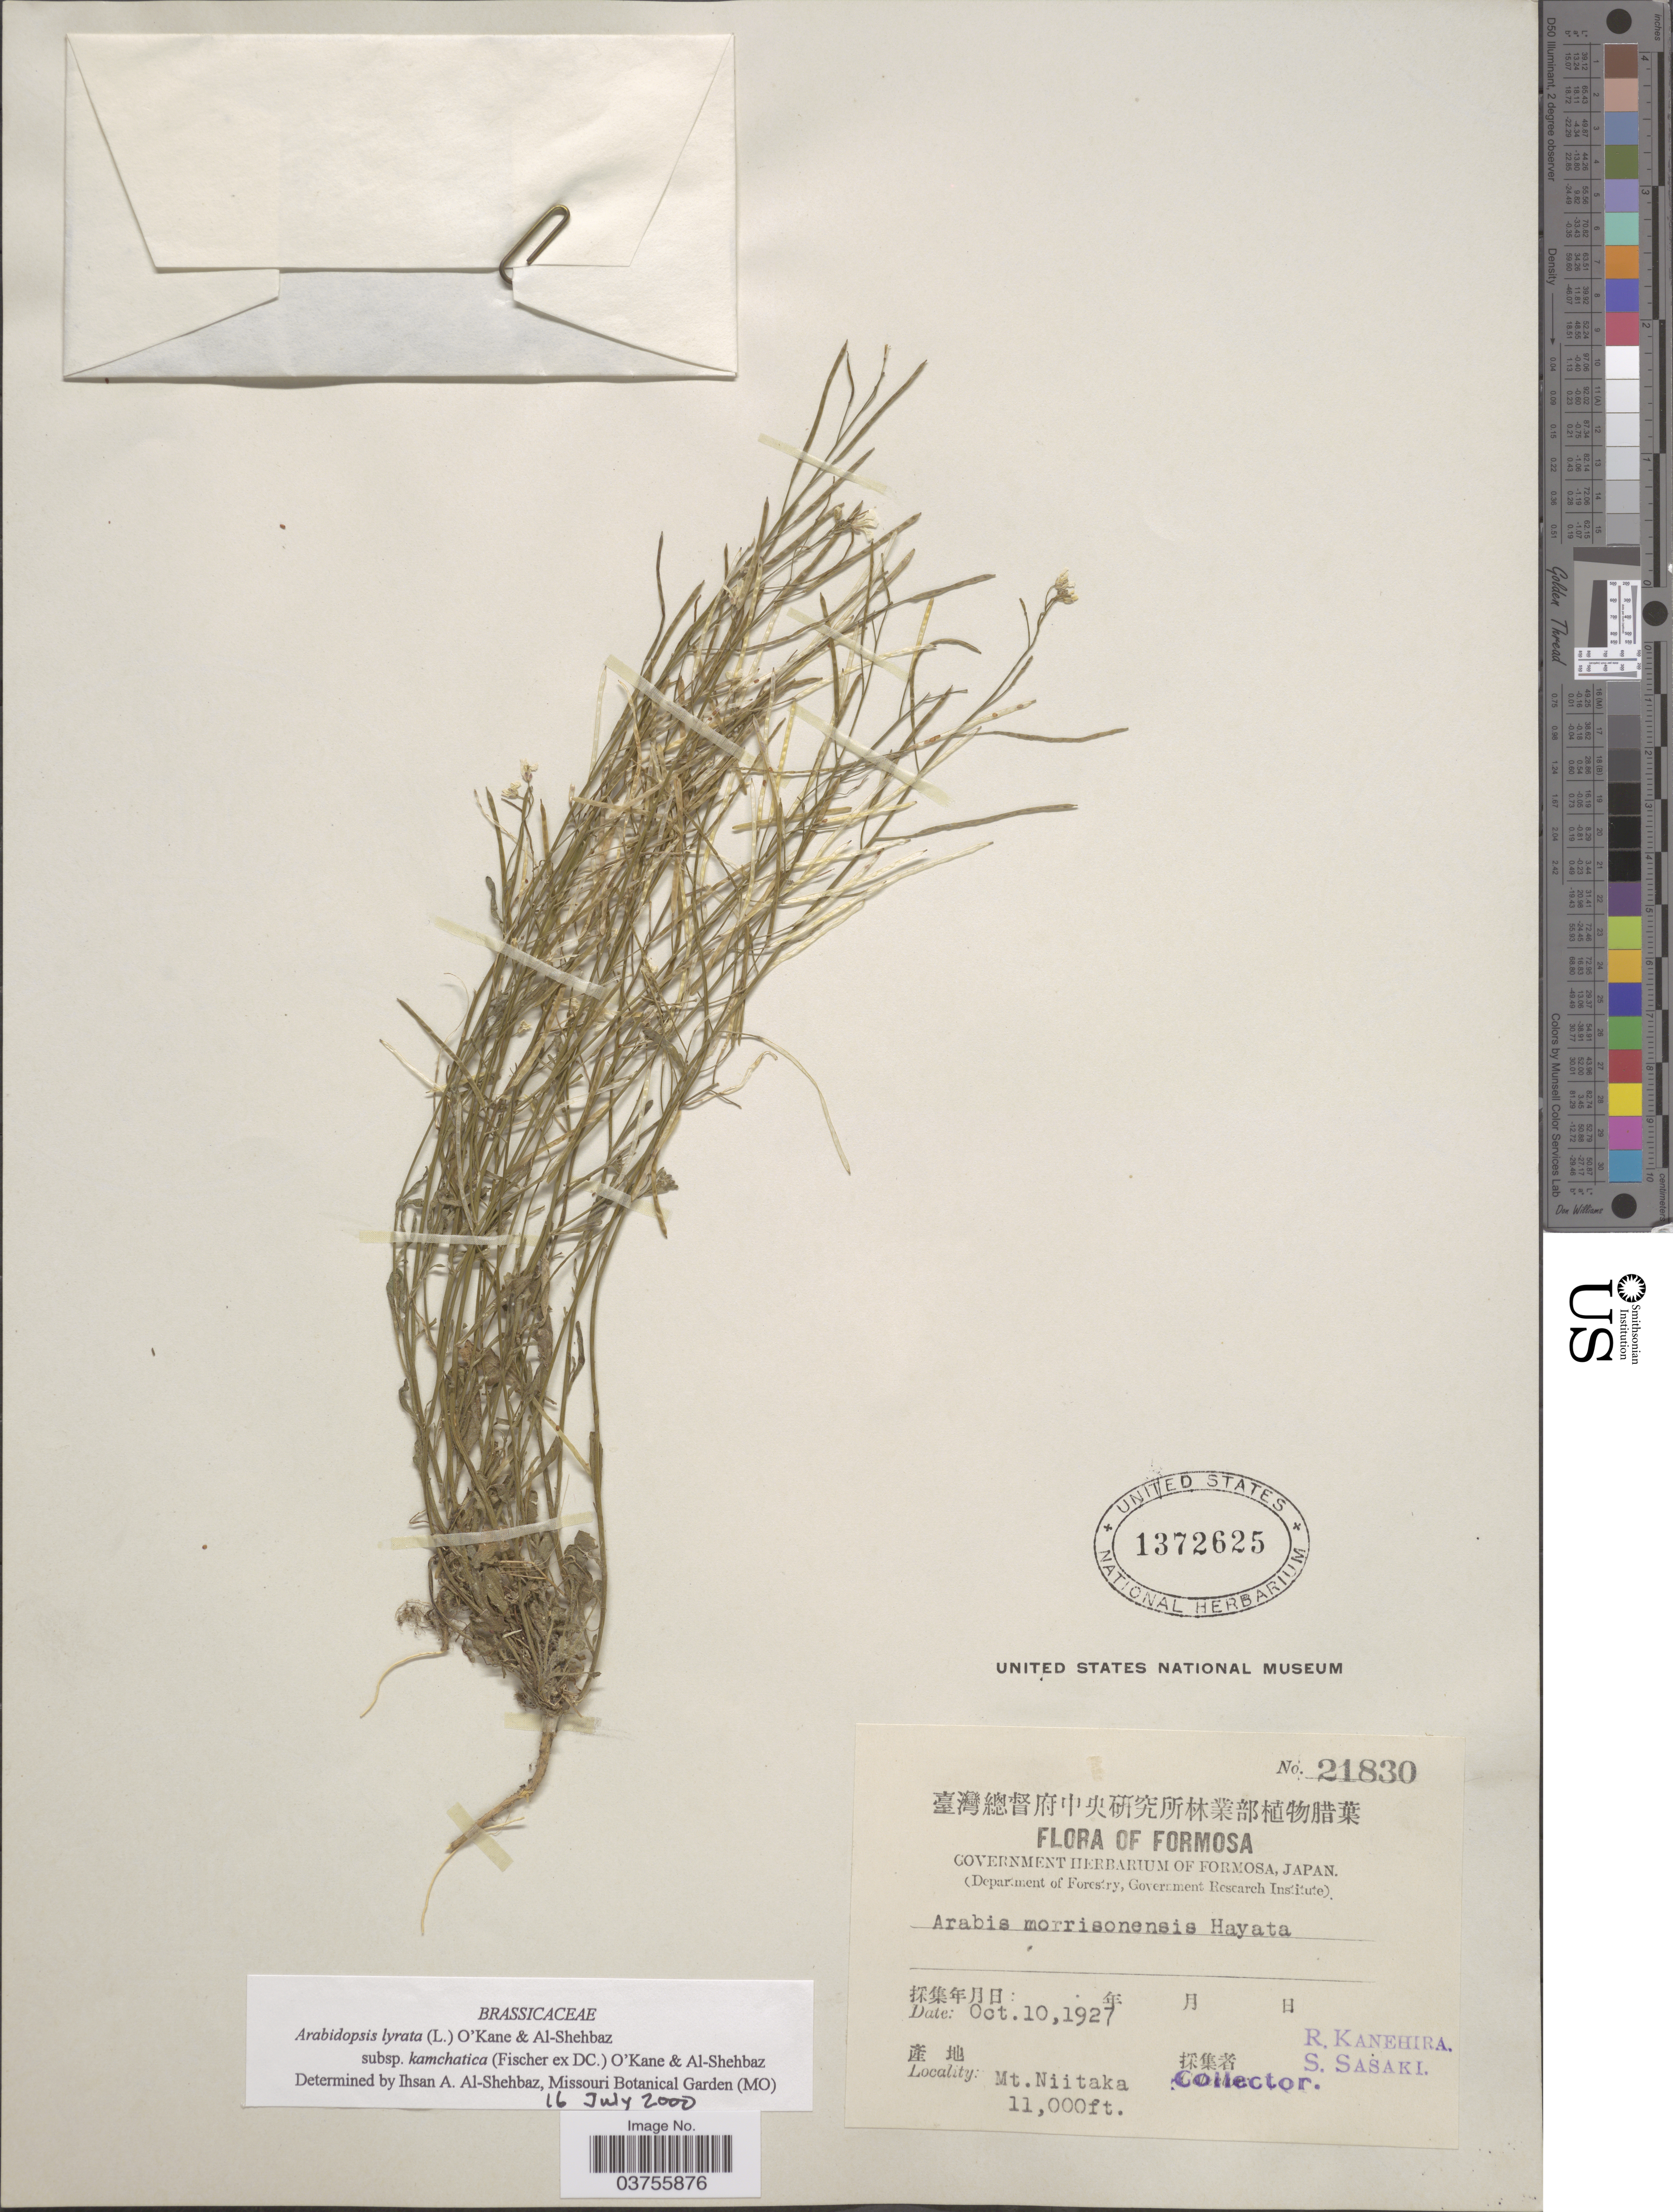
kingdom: Plantae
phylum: Tracheophyta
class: Magnoliopsida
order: Brassicales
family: Brassicaceae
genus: Arabidopsis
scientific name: Arabidopsis lyrata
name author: (L.) O'Kane & Al-Shehbaz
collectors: R. Kanehira & S. Sasaki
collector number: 21830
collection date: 1927-10-10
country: Taiwan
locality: Formosa. Mt. Niitaka.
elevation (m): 3353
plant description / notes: Fruit and seeds sampled for PPQ/USDA Botany Coll.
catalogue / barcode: US 1372625